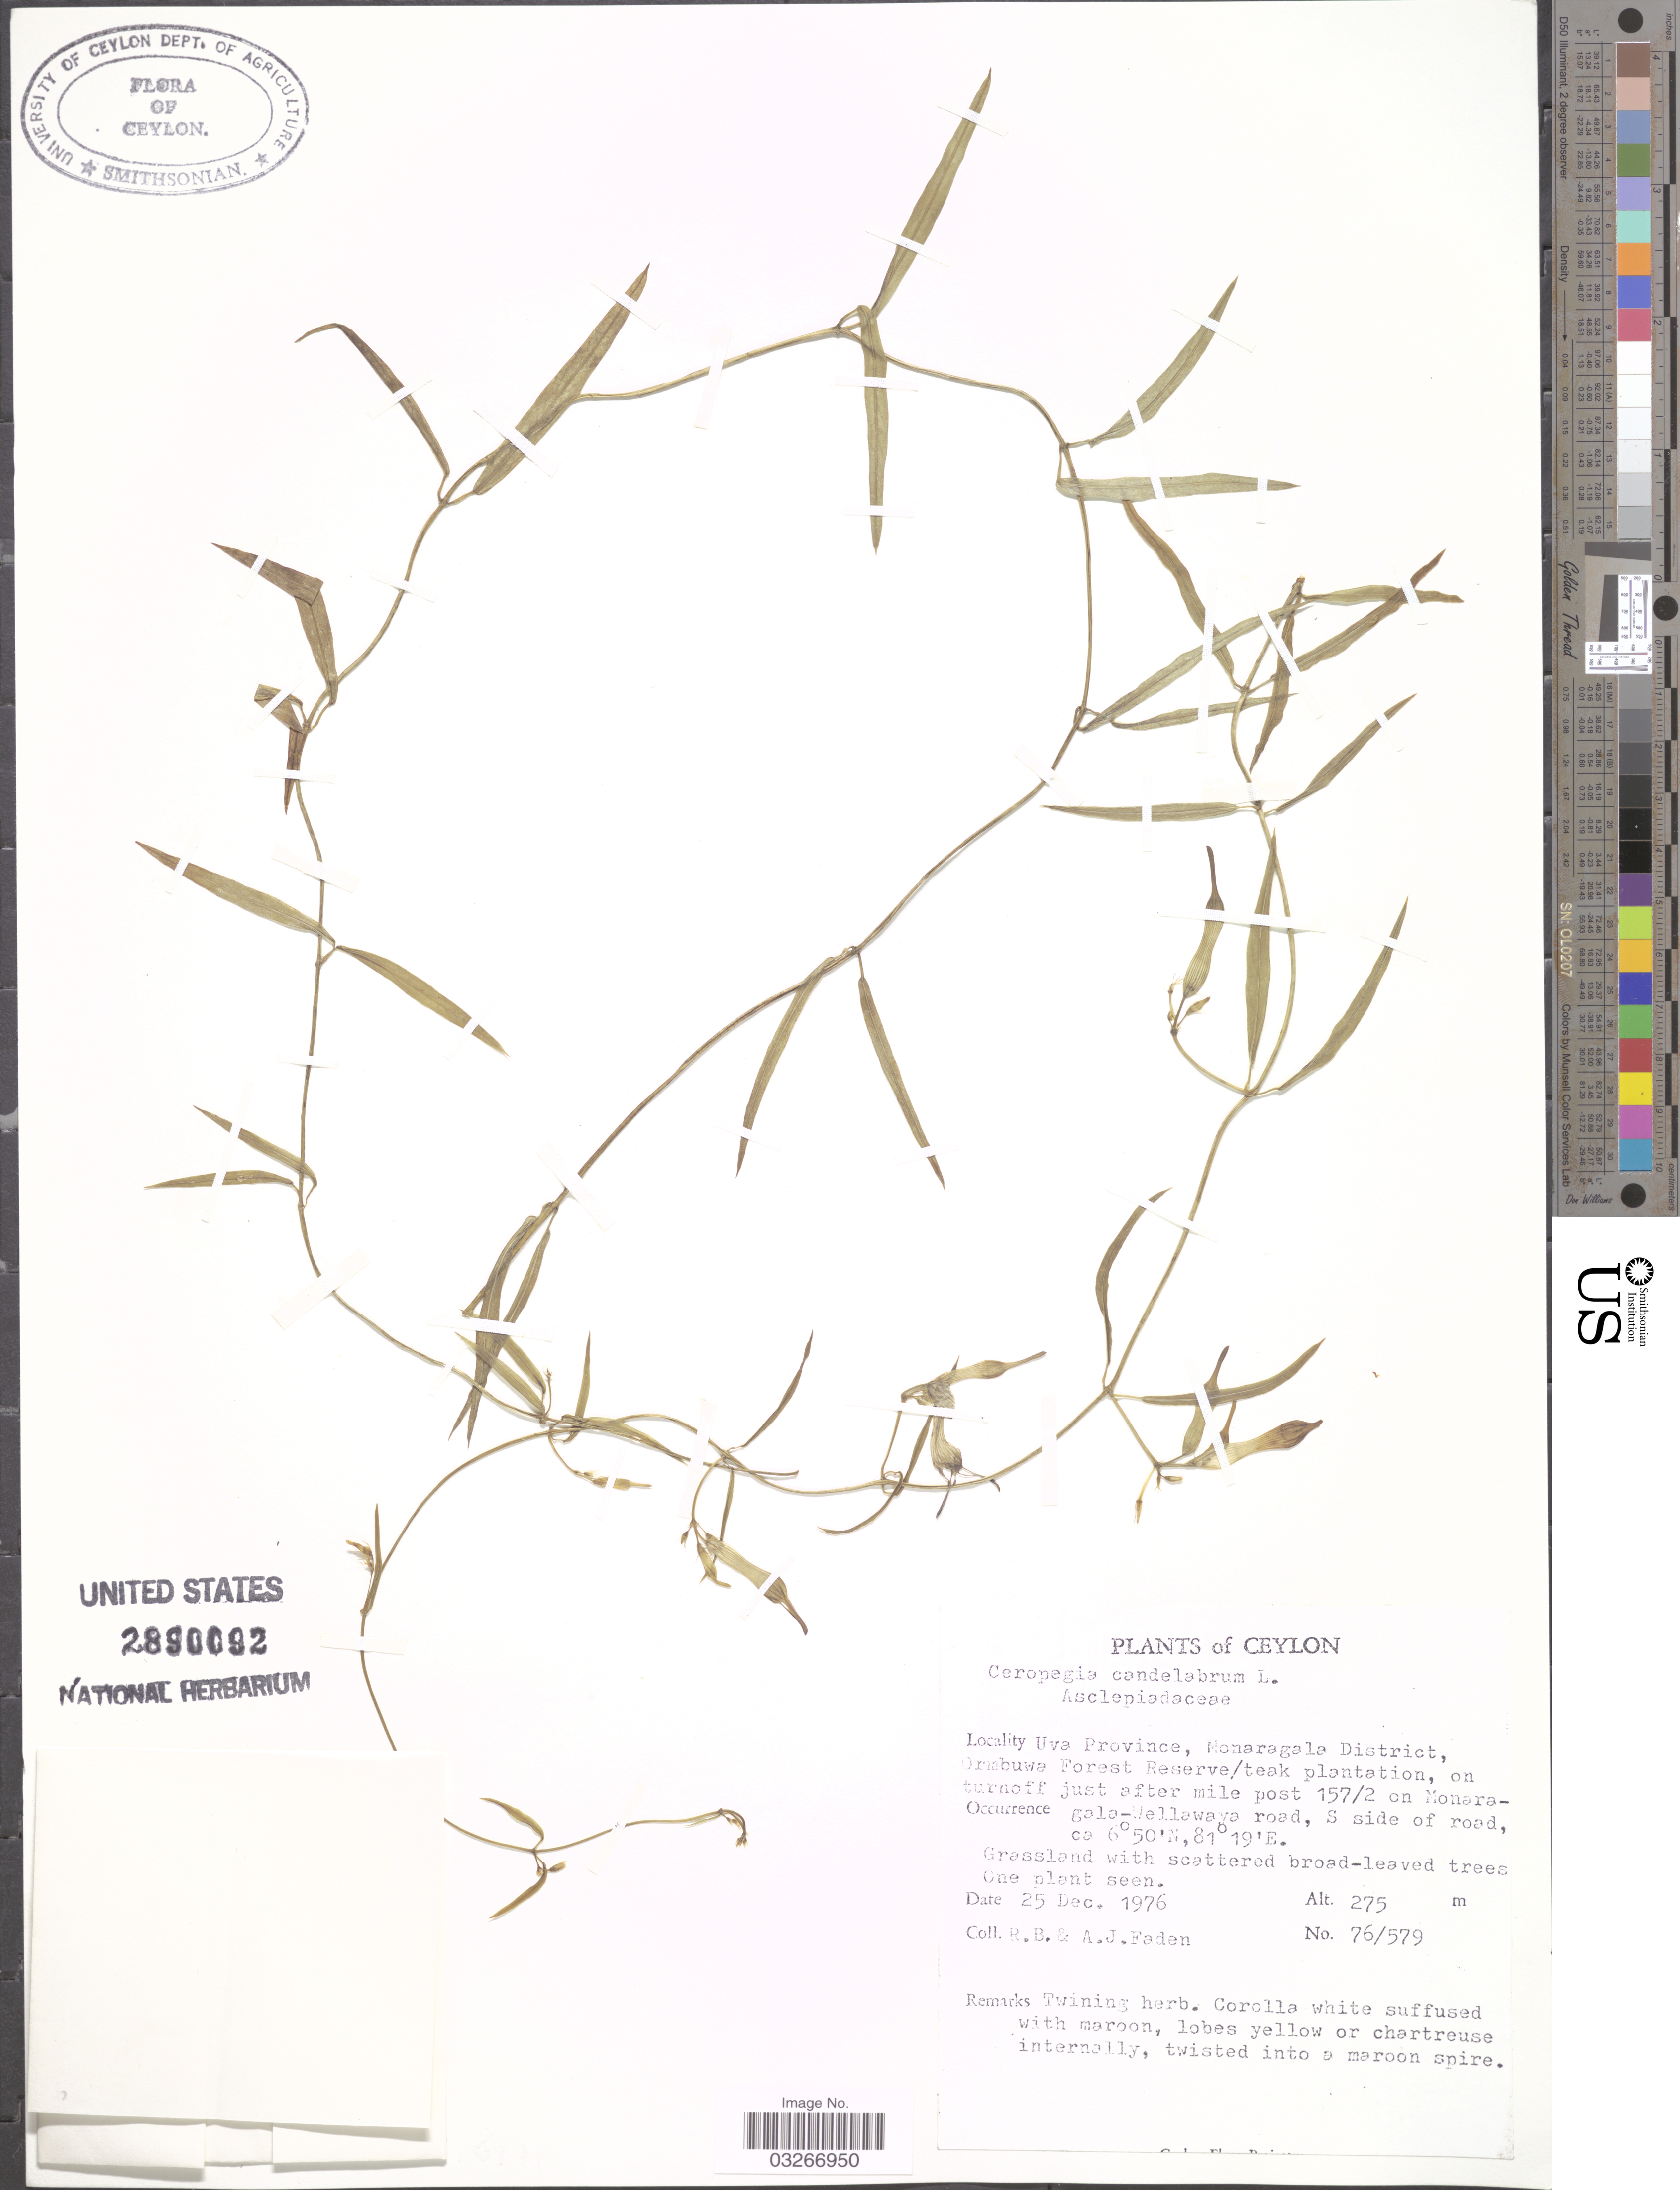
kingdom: Plantae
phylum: Tracheophyta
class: Magnoliopsida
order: Gentianales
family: Apocynaceae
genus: Ceropegia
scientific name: Ceropegia candelabrum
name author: L.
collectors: R. B. Faden & A. J. Faden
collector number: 76/579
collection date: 1976-12-25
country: Sri Lanka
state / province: Uva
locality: Ceylon. Uva Province, Monaragala District, Ormbuwa Forest Reserve/teak plantation, on turnoff just after mile post 157/2 on Monaragala-Wellawaya road, S side of road.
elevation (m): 275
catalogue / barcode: US 2890092